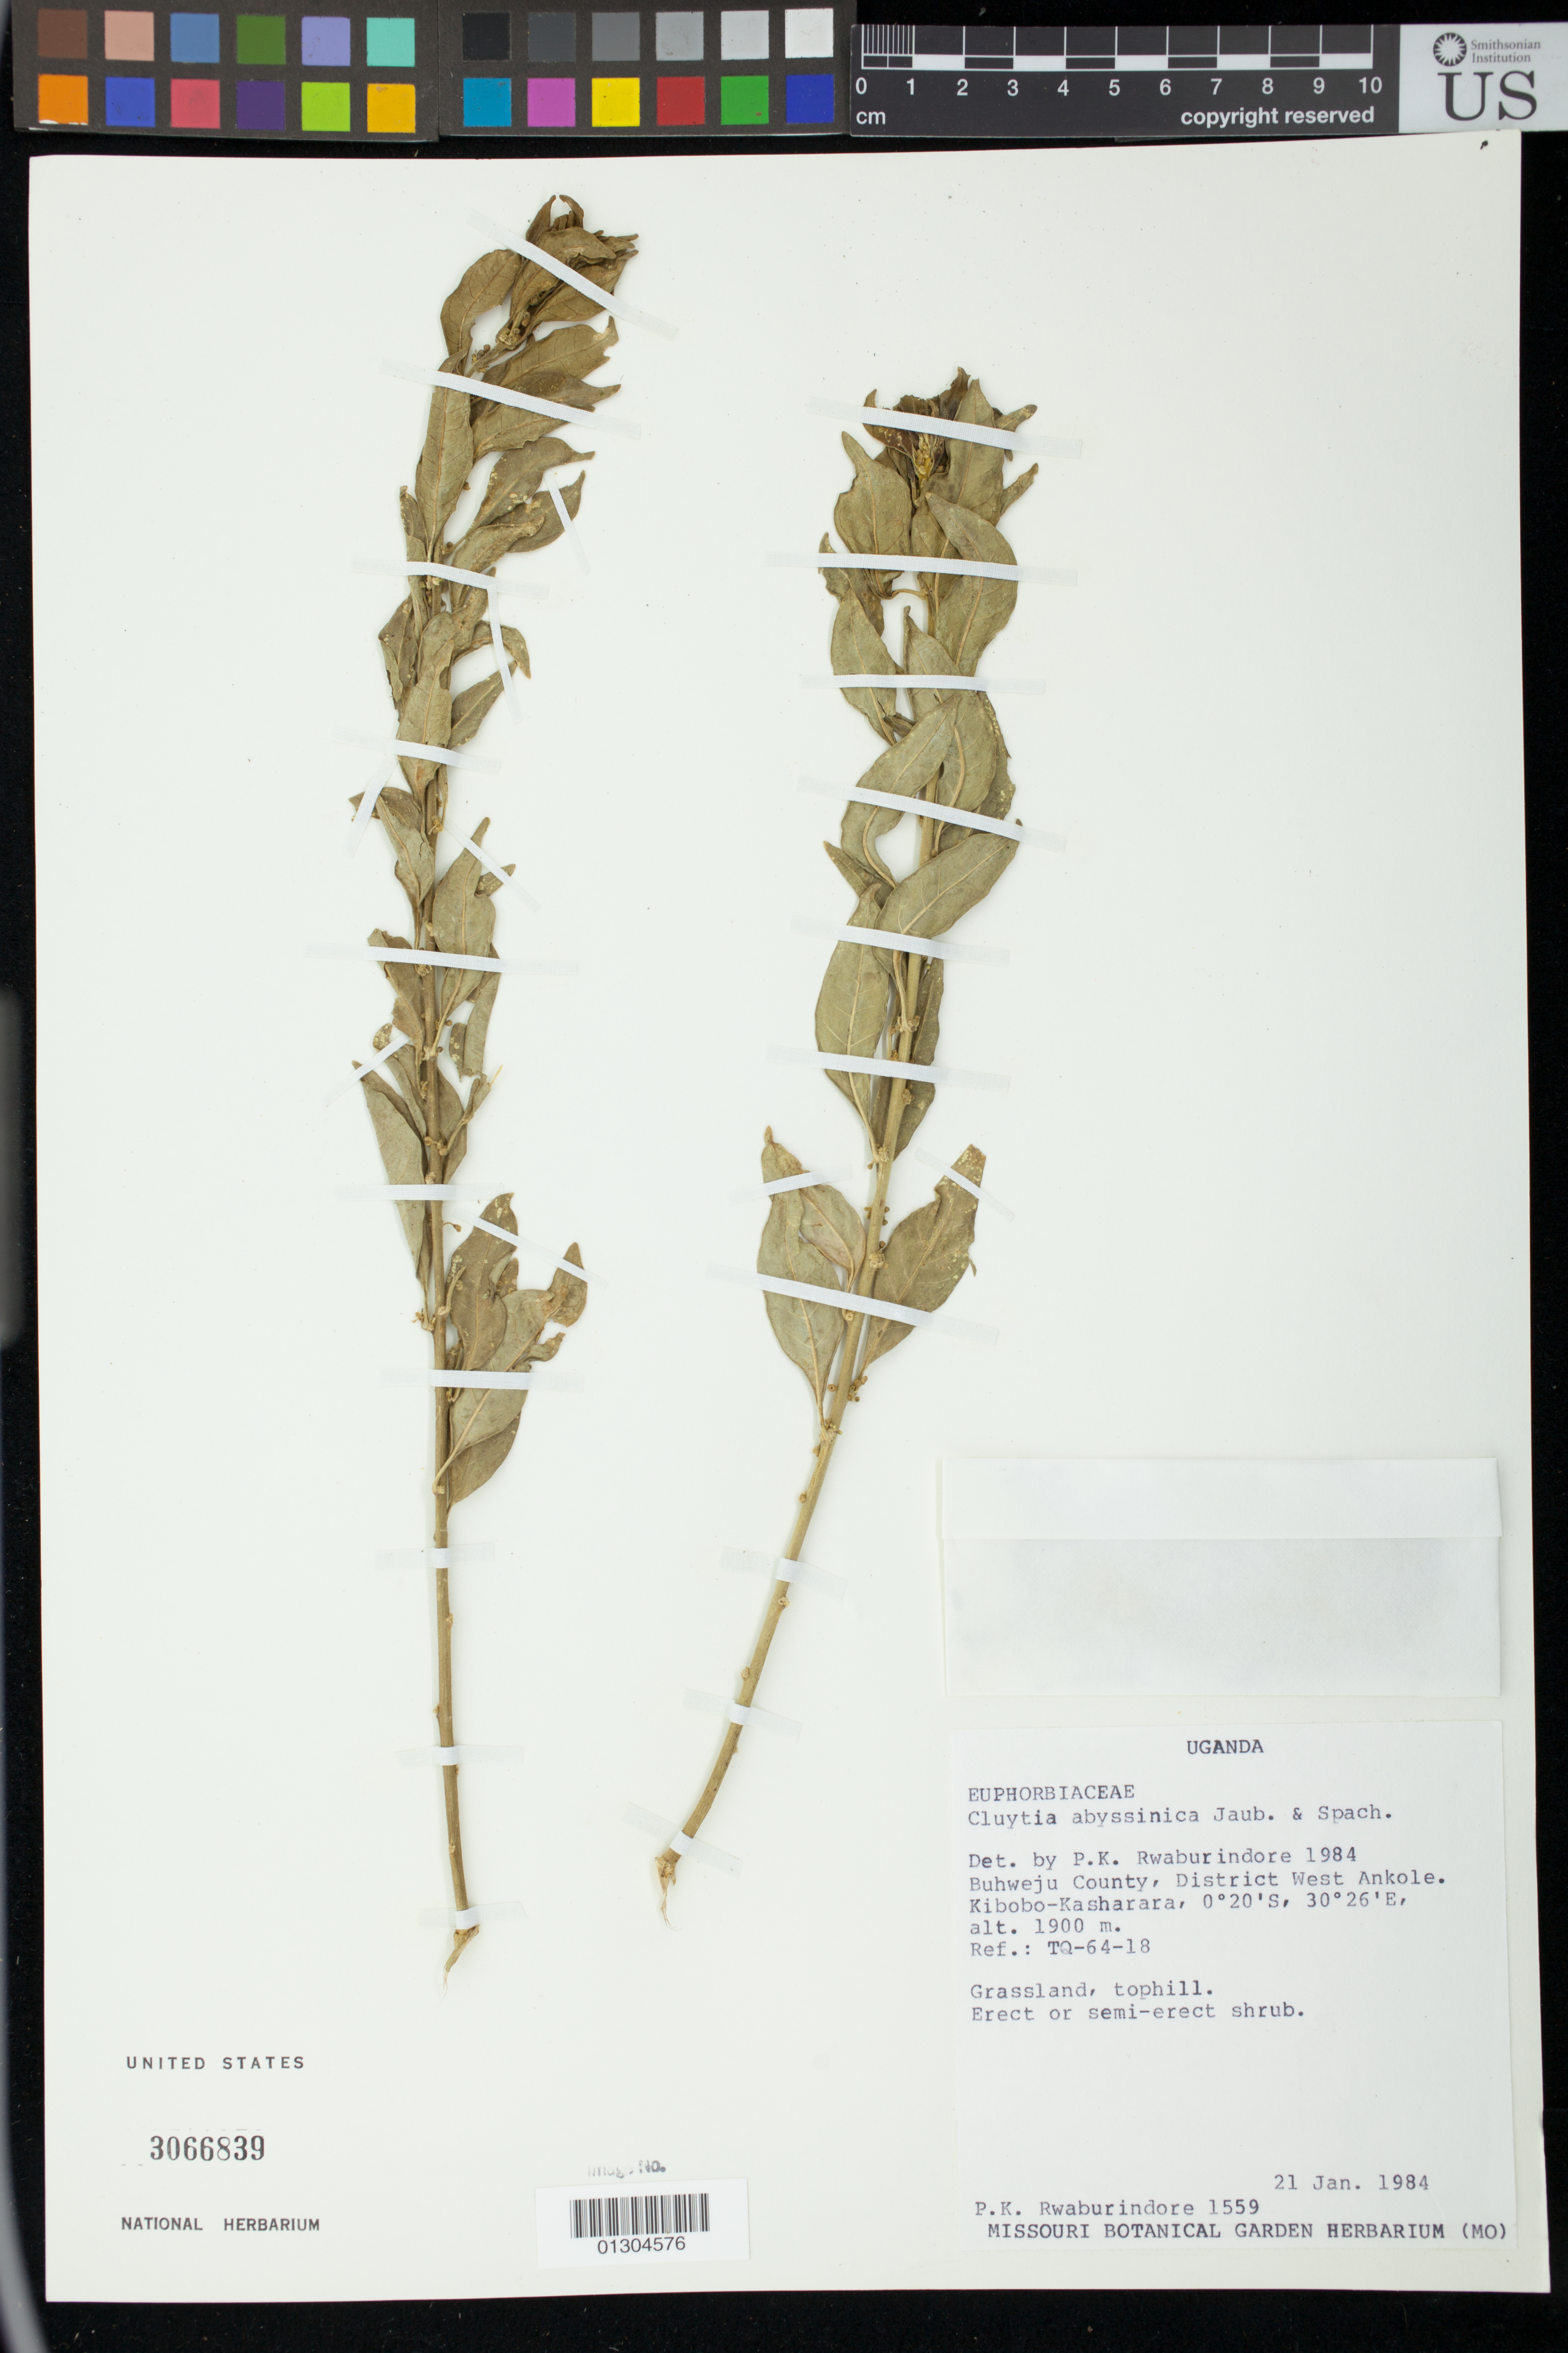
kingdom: Plantae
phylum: Tracheophyta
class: Magnoliopsida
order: Malpighiales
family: Peraceae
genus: Clutia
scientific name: Clutia abyssinica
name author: Jaub. & Spach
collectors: P. Rwaburindore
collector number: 1559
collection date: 1984-01-21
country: Uganda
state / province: Western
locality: Buhweju County, Distrct West Ankole. Kibobo-Kasharara.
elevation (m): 1900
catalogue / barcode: US 3066839